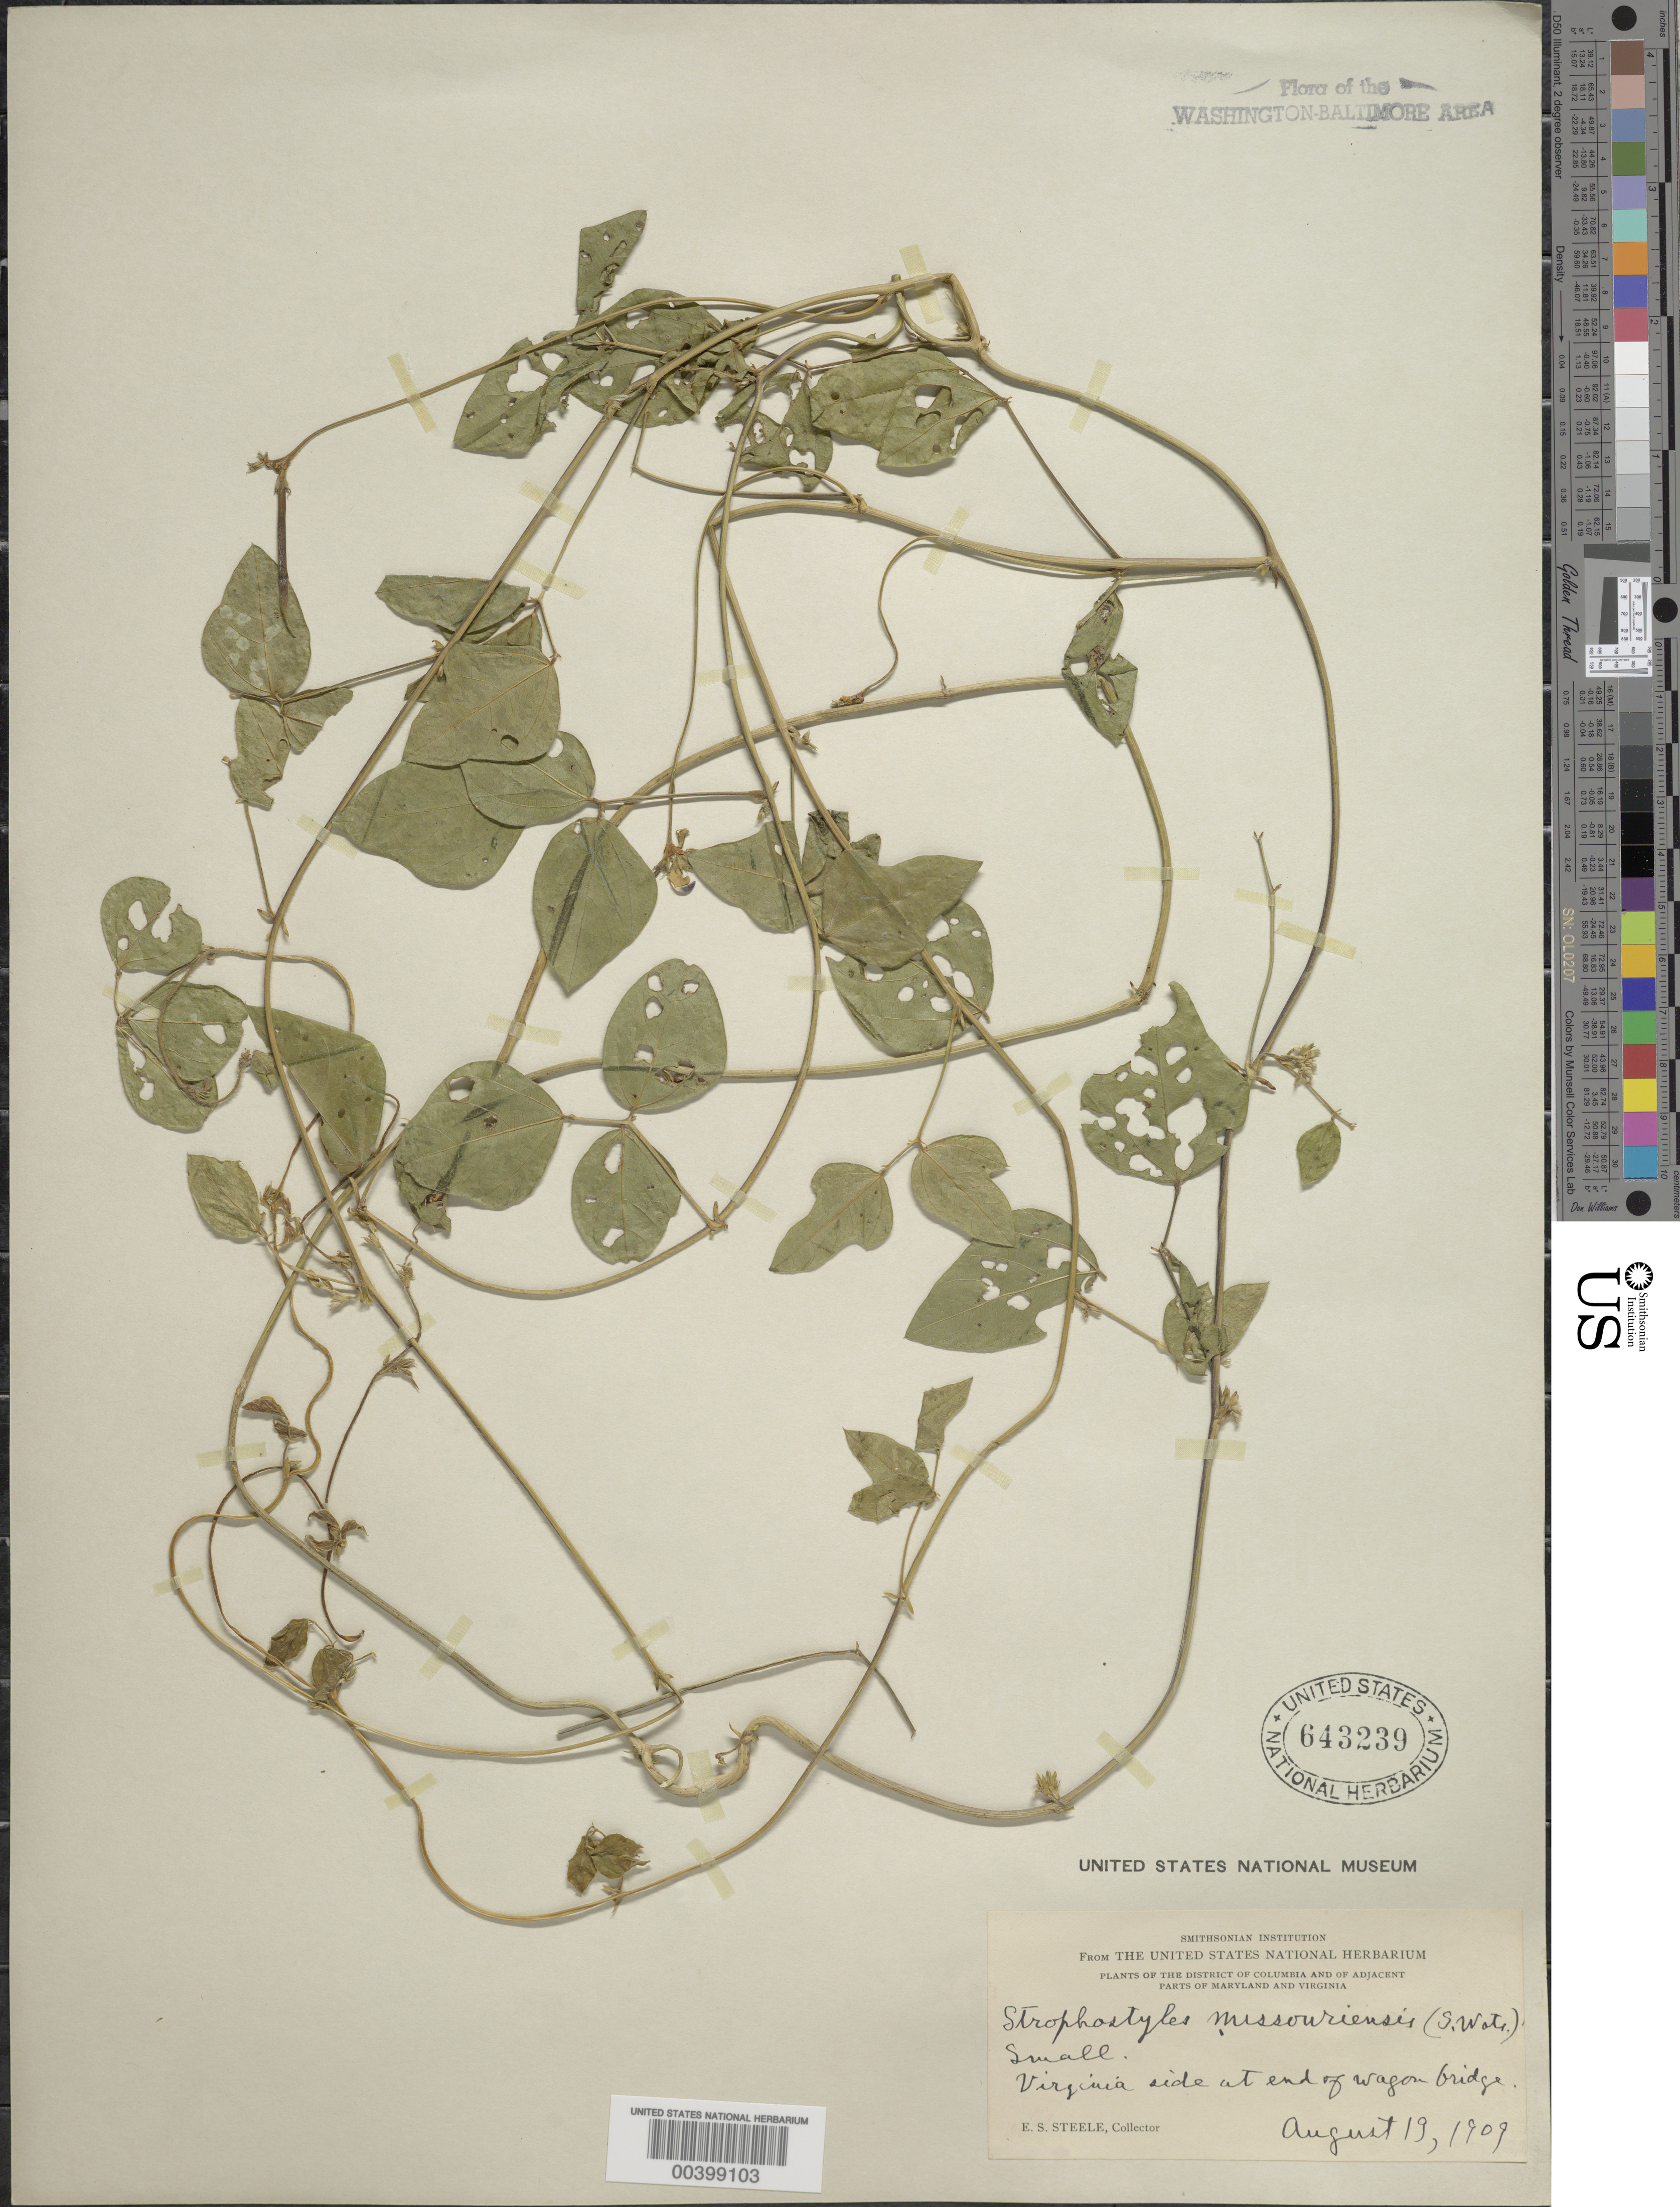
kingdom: Plantae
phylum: Tracheophyta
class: Magnoliopsida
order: Fabales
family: Fabaceae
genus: Strophostyles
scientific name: Strophostyles helvola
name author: (L.) Elliott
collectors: E. Steele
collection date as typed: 19 Aug 1909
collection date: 1909-08-19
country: United States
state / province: Virginia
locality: Potomac Banks, Wagon Bridge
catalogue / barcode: US 643239